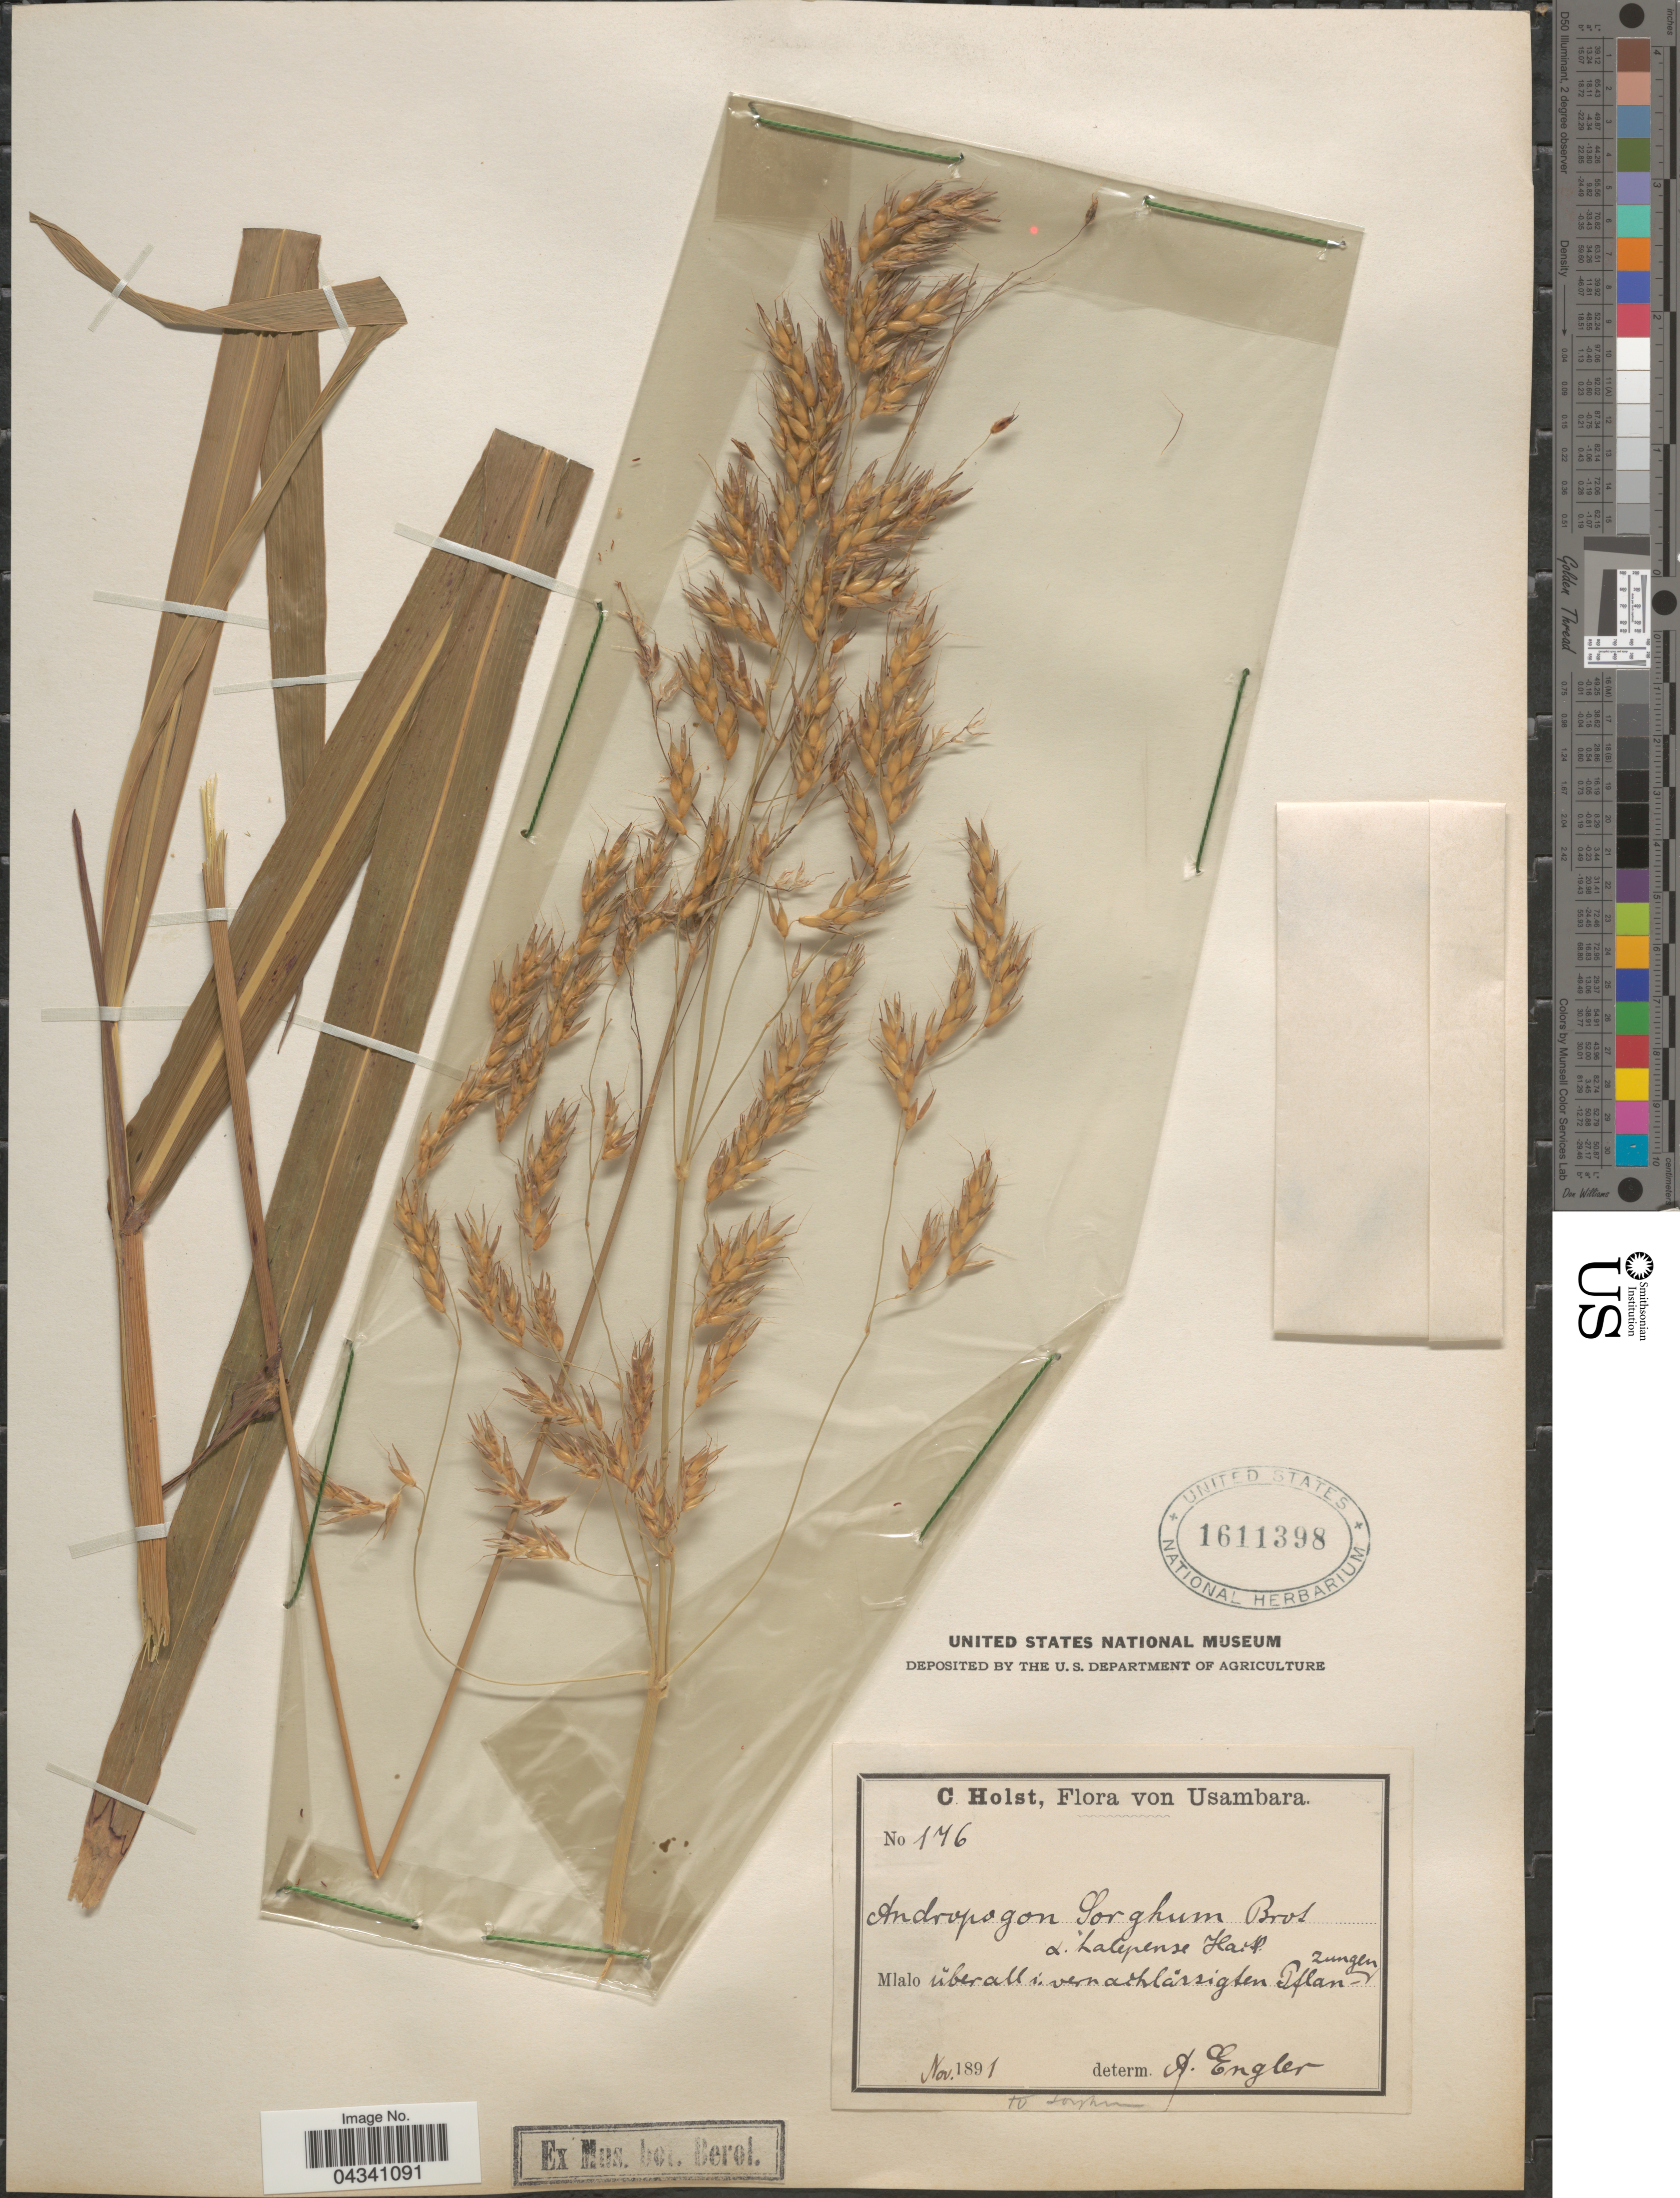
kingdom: Plantae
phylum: Tracheophyta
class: Liliopsida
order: Poales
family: Poaceae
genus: Sorghum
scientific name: Sorghum arundinaceum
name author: (Desv.) Stapf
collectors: C. H. Holst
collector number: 176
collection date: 1891-11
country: Tanzania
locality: Usambara. Mlalo überall i. vernachlässigten Pflanzungen.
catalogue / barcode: US 1611398